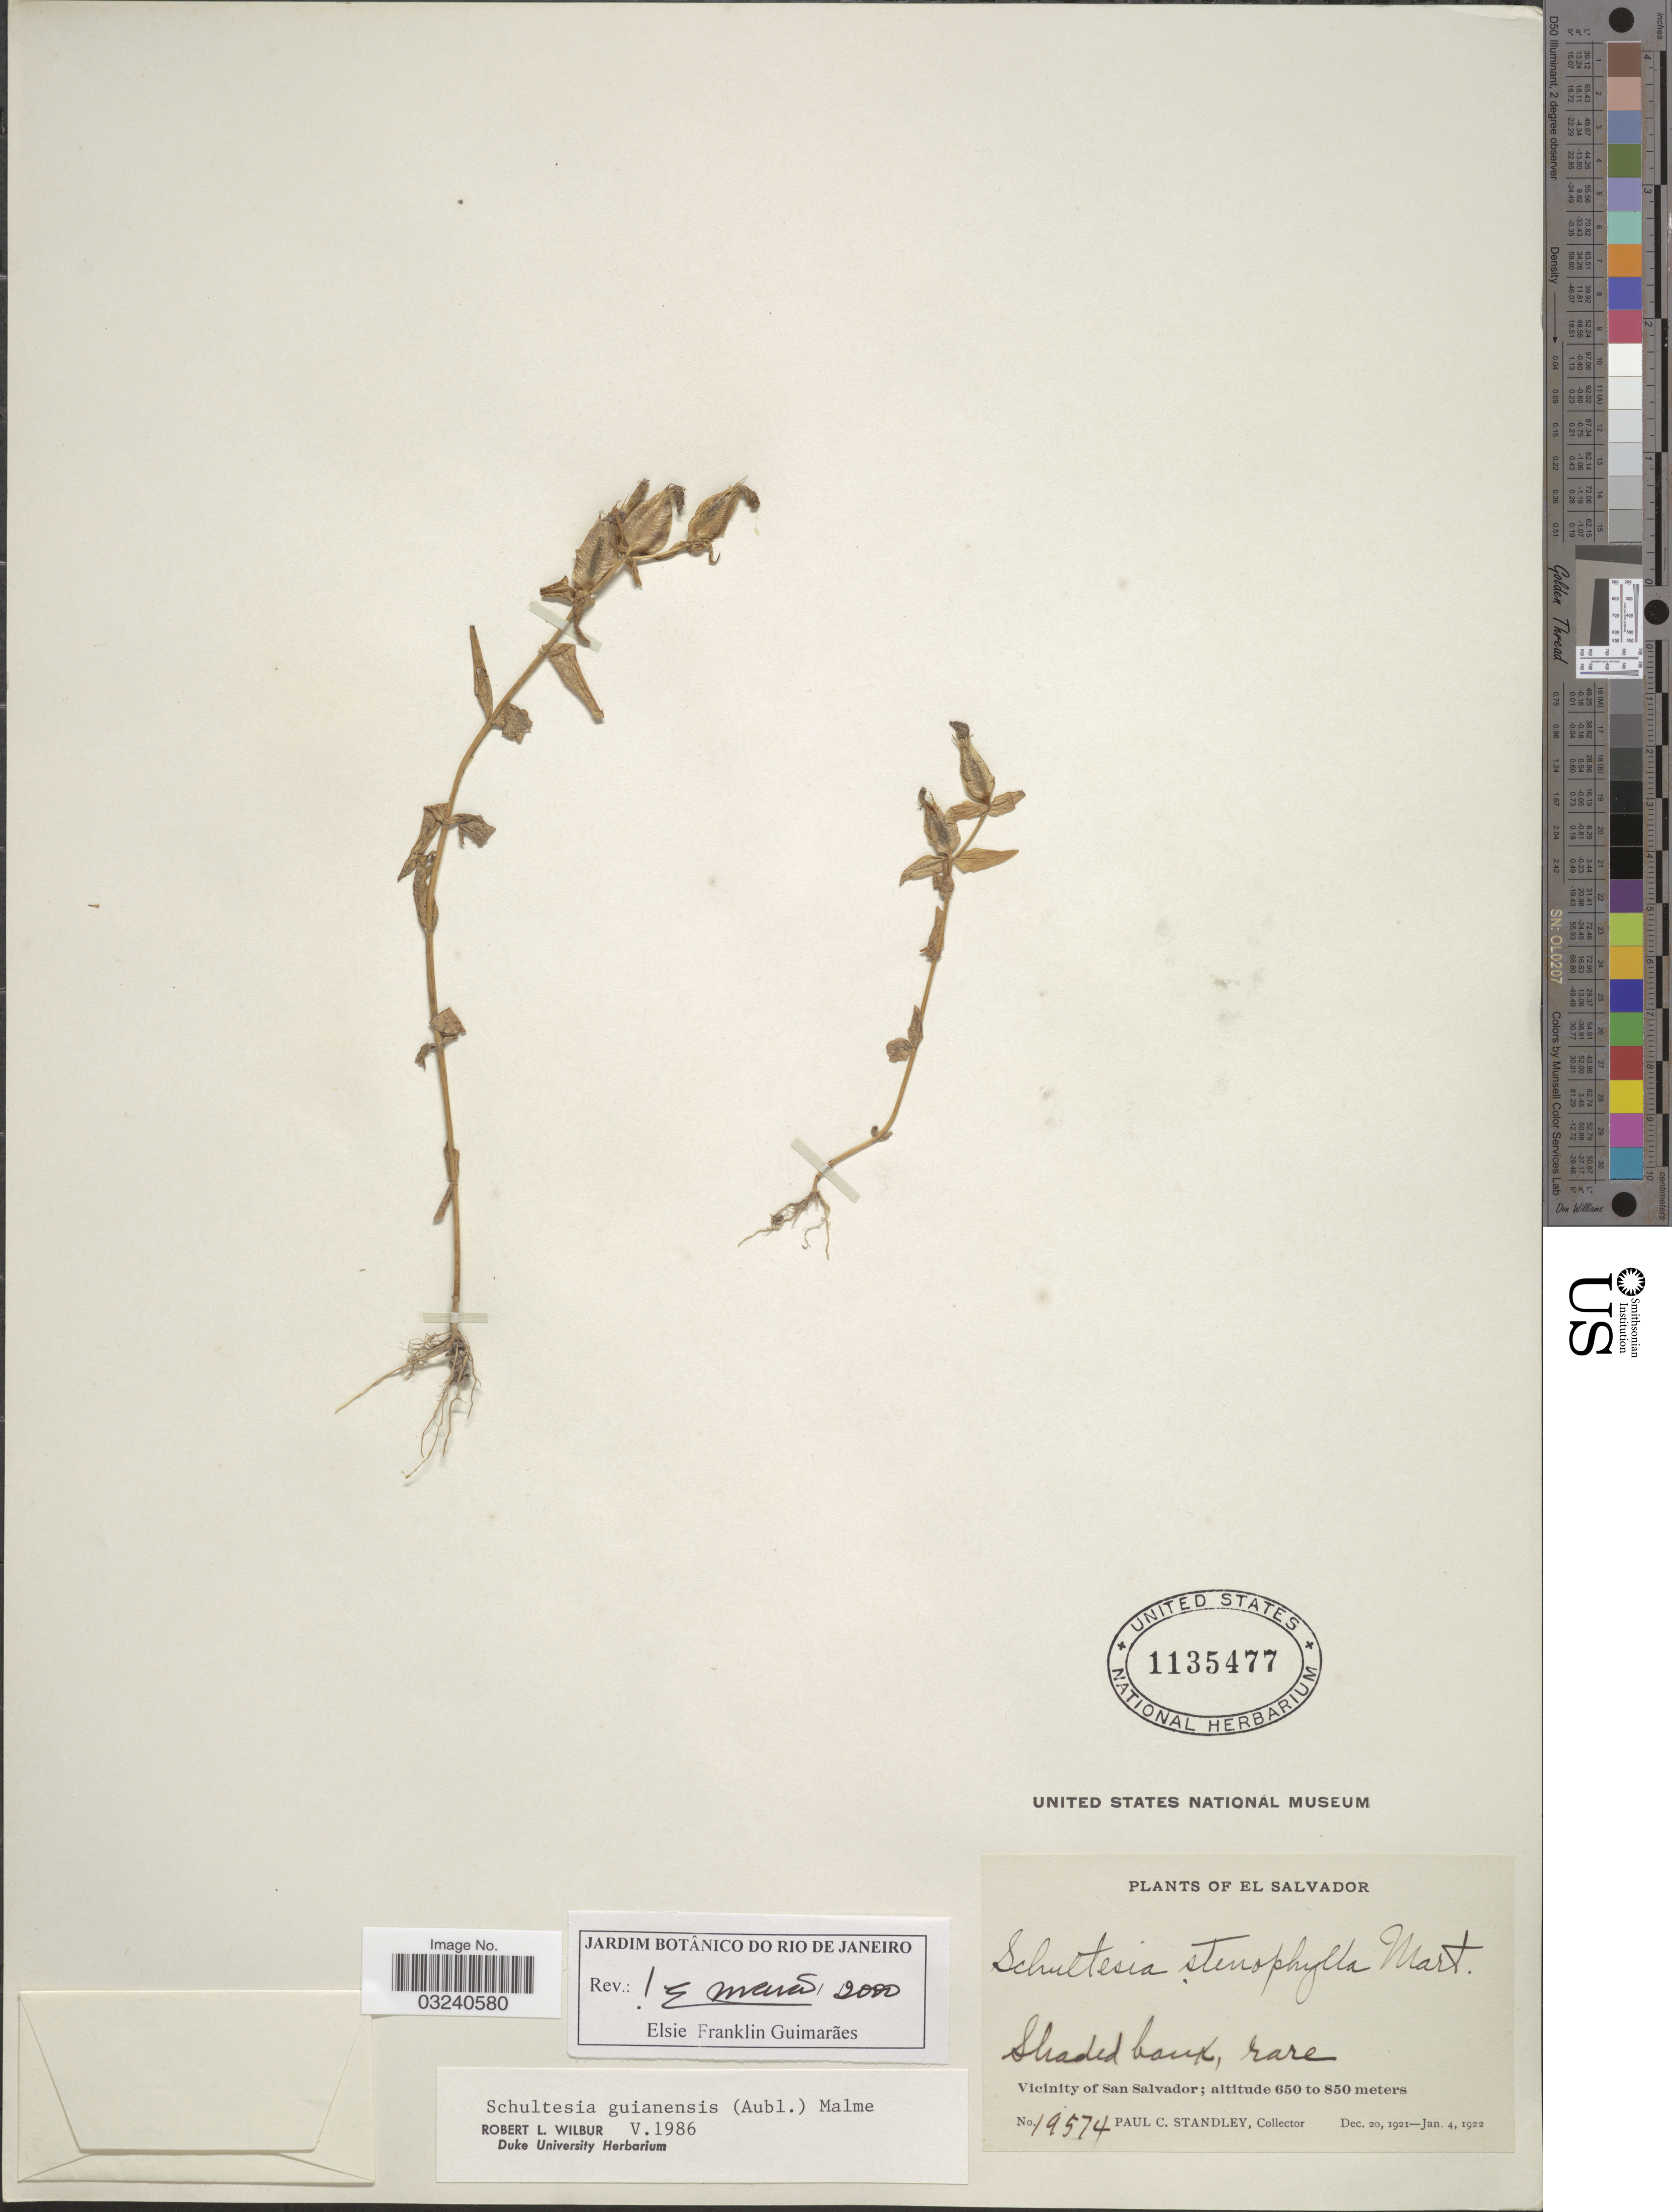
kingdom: Plantae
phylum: Tracheophyta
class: Magnoliopsida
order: Gentianales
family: Gentianaceae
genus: Schultesia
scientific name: Schultesia guianensis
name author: (Aubl.) Malme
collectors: P. C. Standley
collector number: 19574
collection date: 1921-12-20/1922-01-04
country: El Salvador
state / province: San Salvador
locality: Vicinity of San Salvador.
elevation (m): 650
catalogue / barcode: US 113547